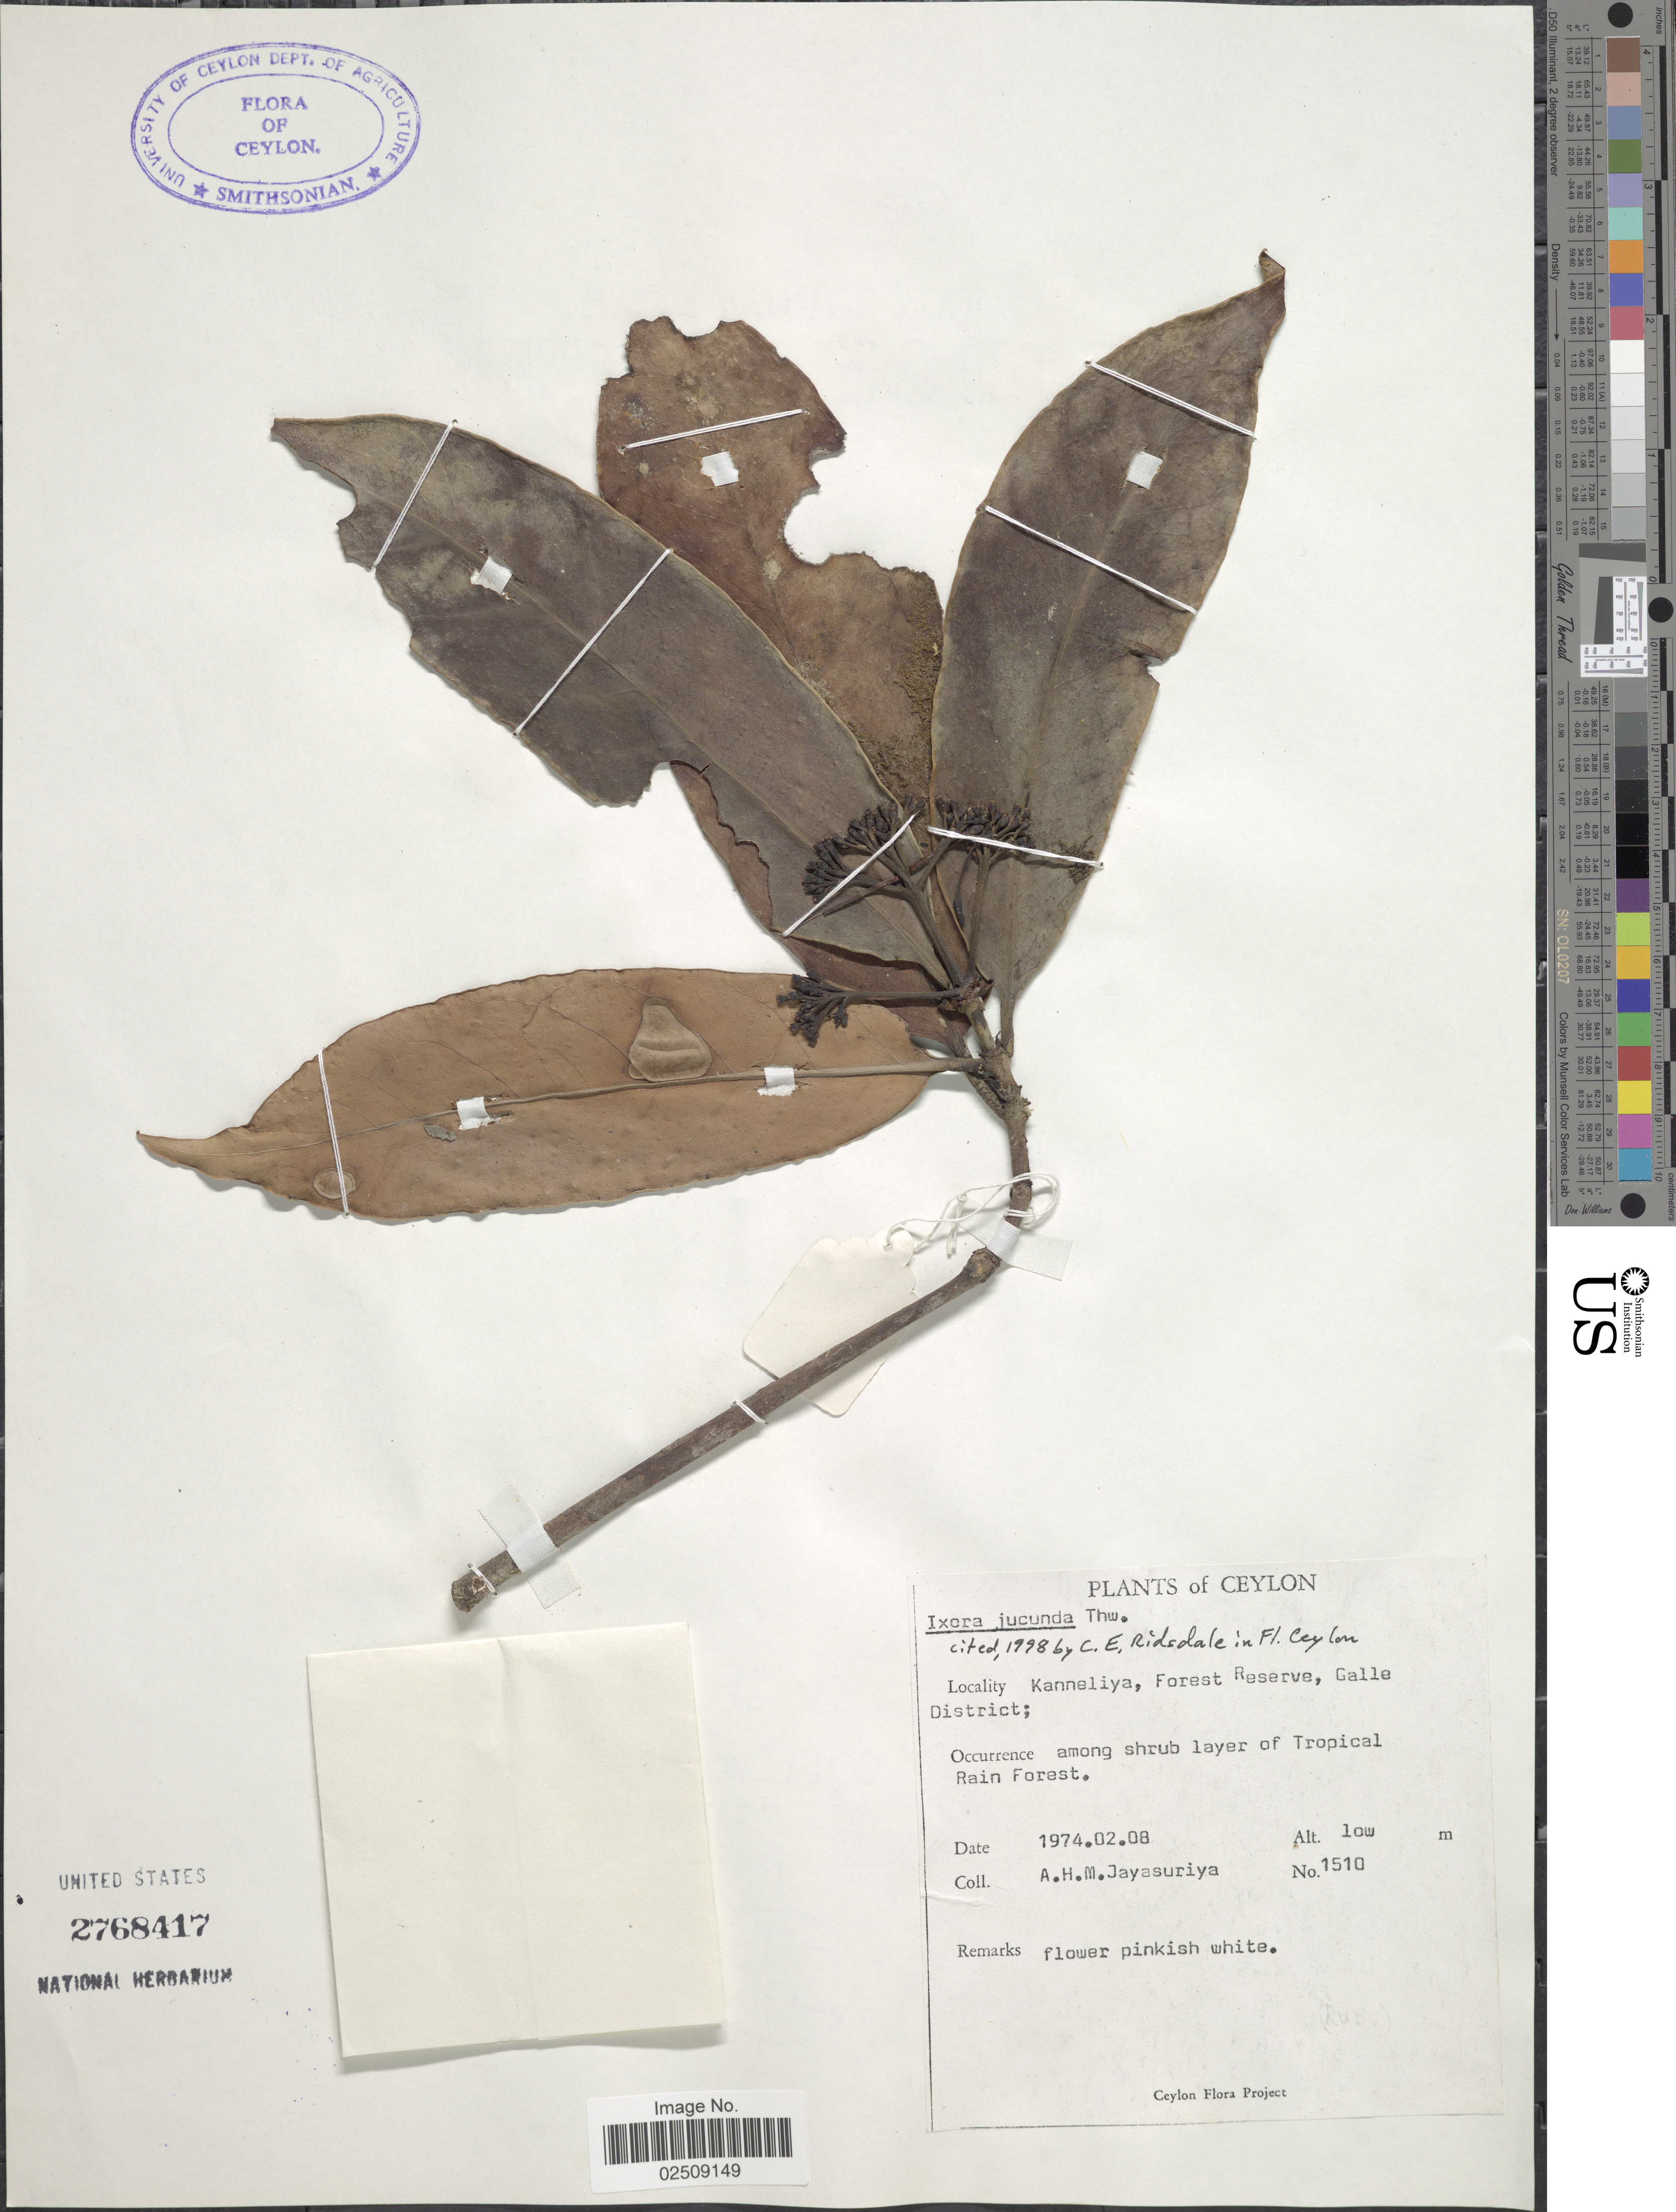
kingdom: Plantae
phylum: Tracheophyta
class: Magnoliopsida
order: Gentianales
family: Rubiaceae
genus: Ixora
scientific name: Ixora jucunda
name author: Thwaites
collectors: A. Jayasuriya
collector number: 1510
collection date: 1974-02-08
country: Sri Lanka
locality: Ceylon. Kanneliya, Forest Reserve, Galle District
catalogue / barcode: US 2768417